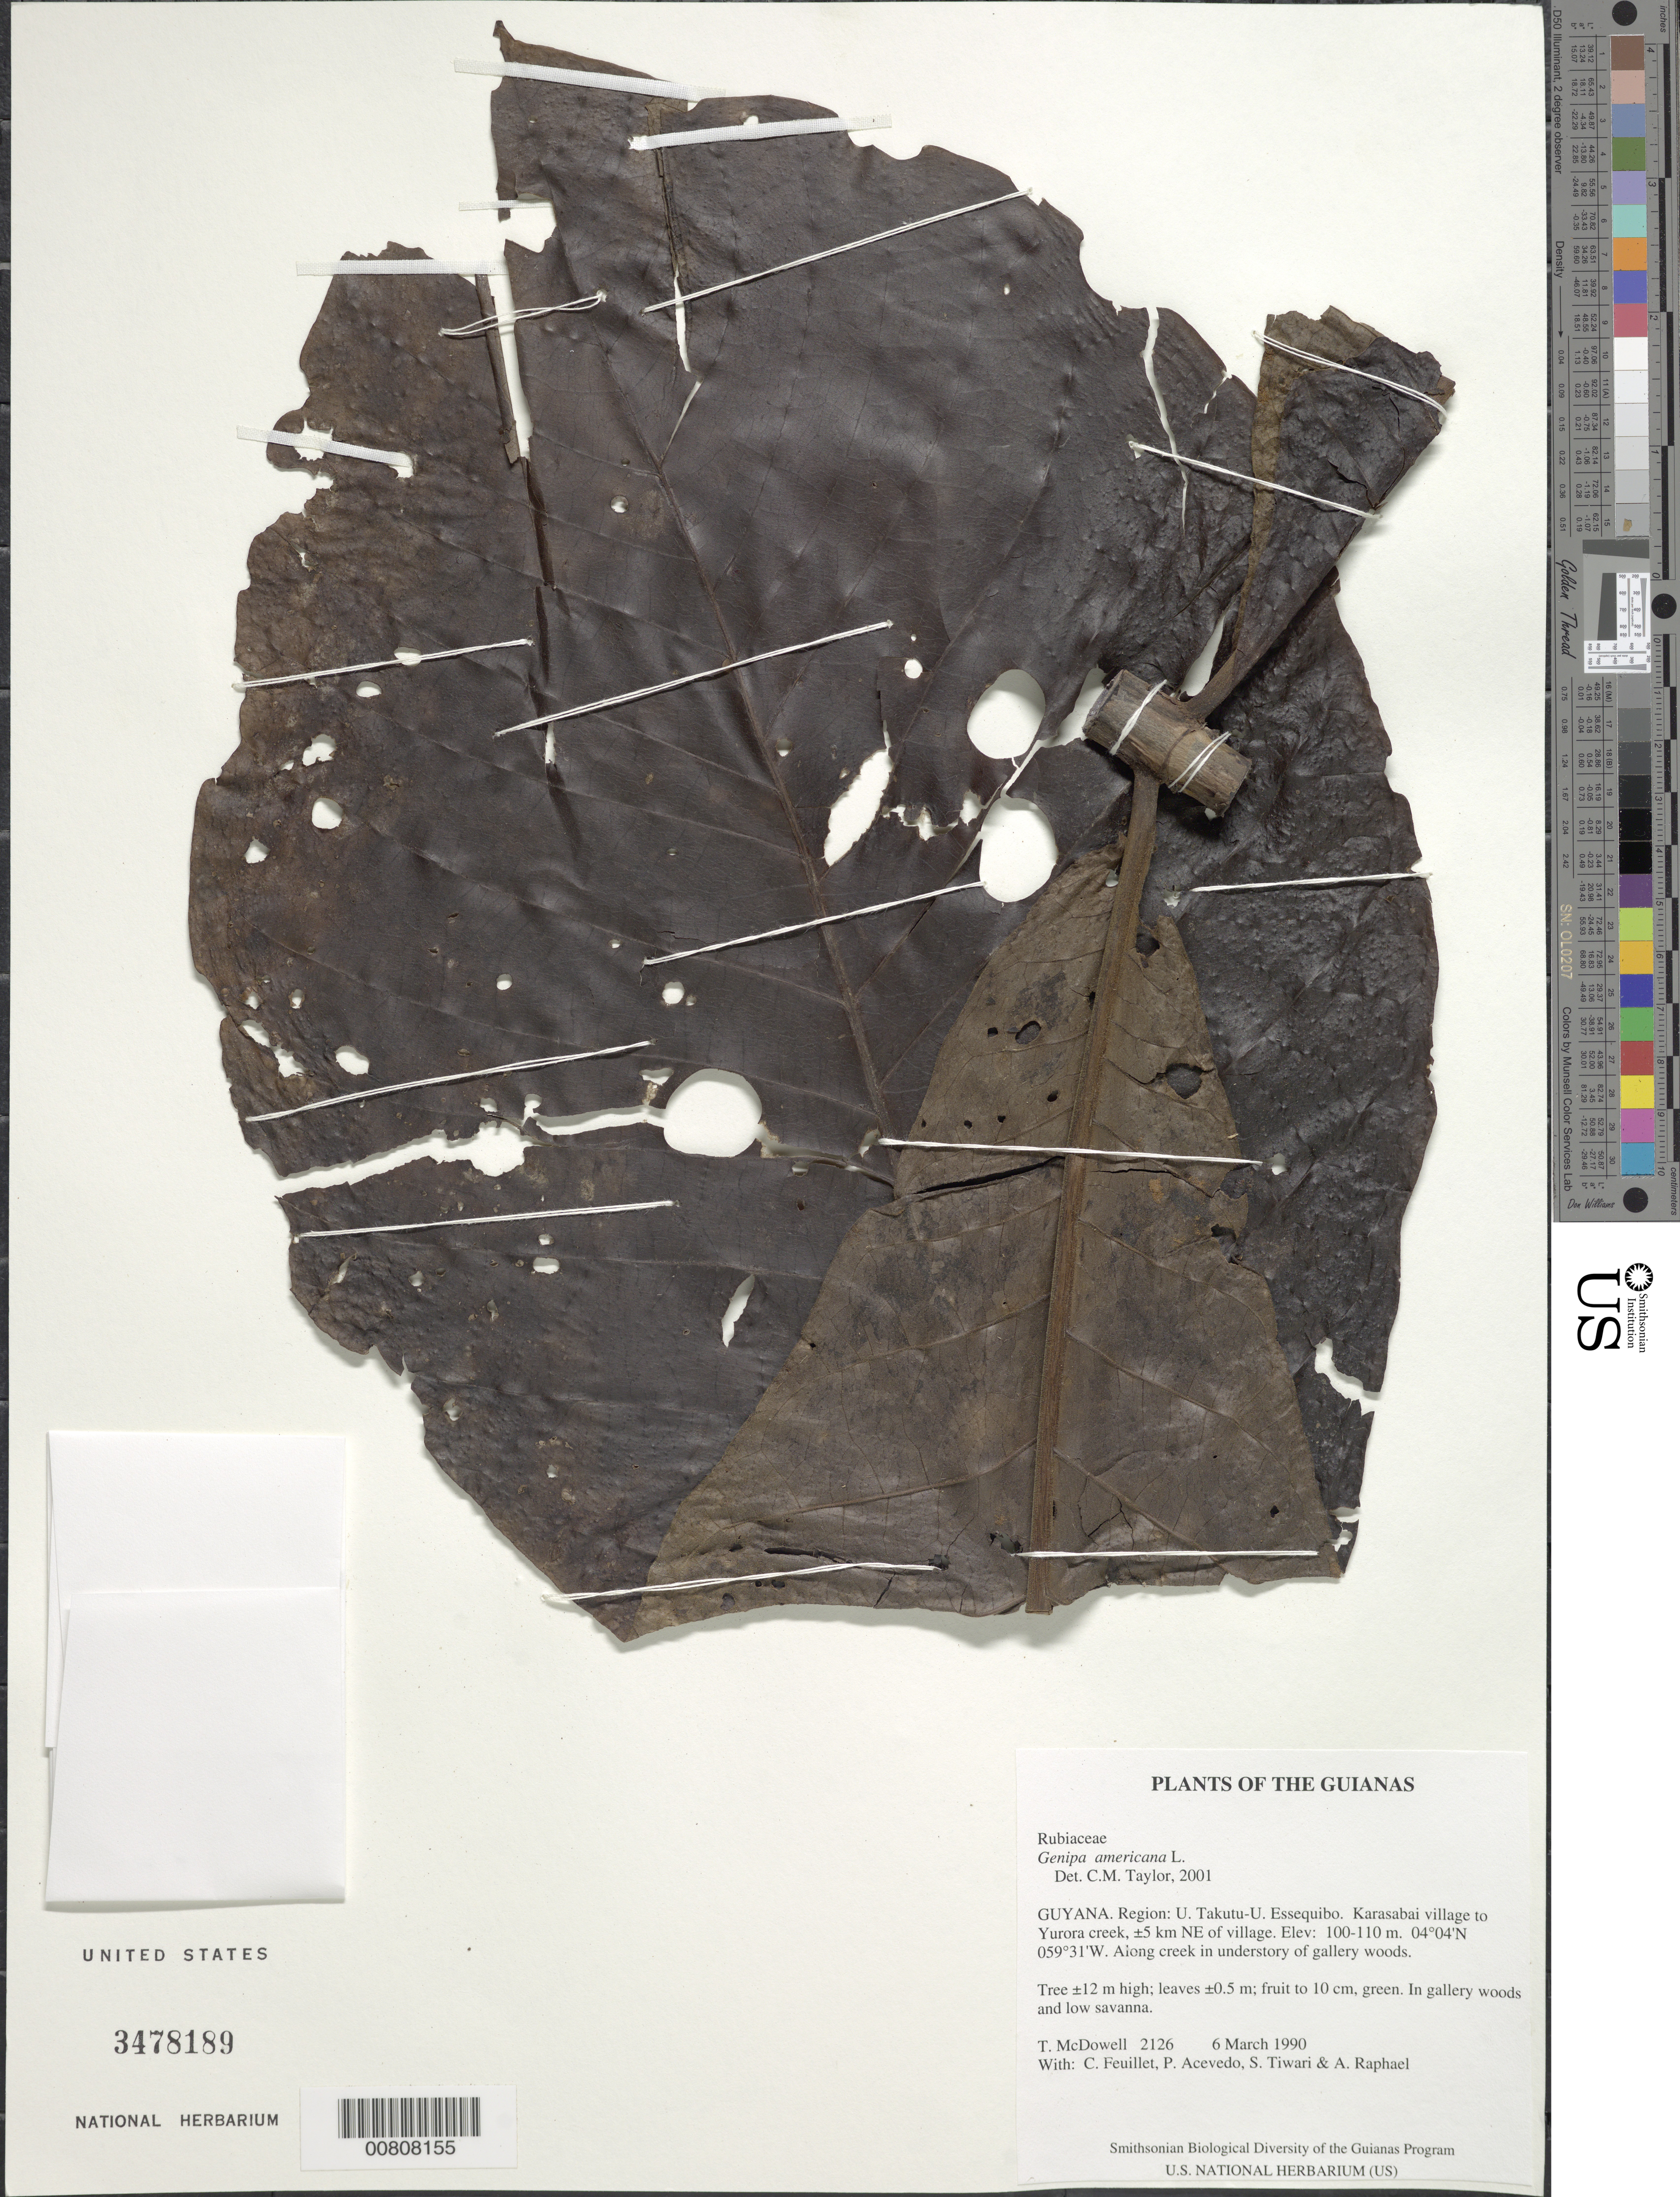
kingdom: Plantae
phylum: Tracheophyta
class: Magnoliopsida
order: Gentianales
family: Rubiaceae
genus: Genipa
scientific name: Genipa americana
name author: L.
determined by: Taylor, Charlotte M.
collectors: T. McDowell, C. Feuillet, P. Acevedo-Rodr., S. Tiwari & A. Raphael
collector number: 2126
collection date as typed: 6 March 1990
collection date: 1990-03-06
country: Guyana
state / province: U. Takutu-U. Essequibo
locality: Karasabai Village to Yurora creek, ±5 km NE of village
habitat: Along creek in understory of gallery woods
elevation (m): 100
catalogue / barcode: US 3478189